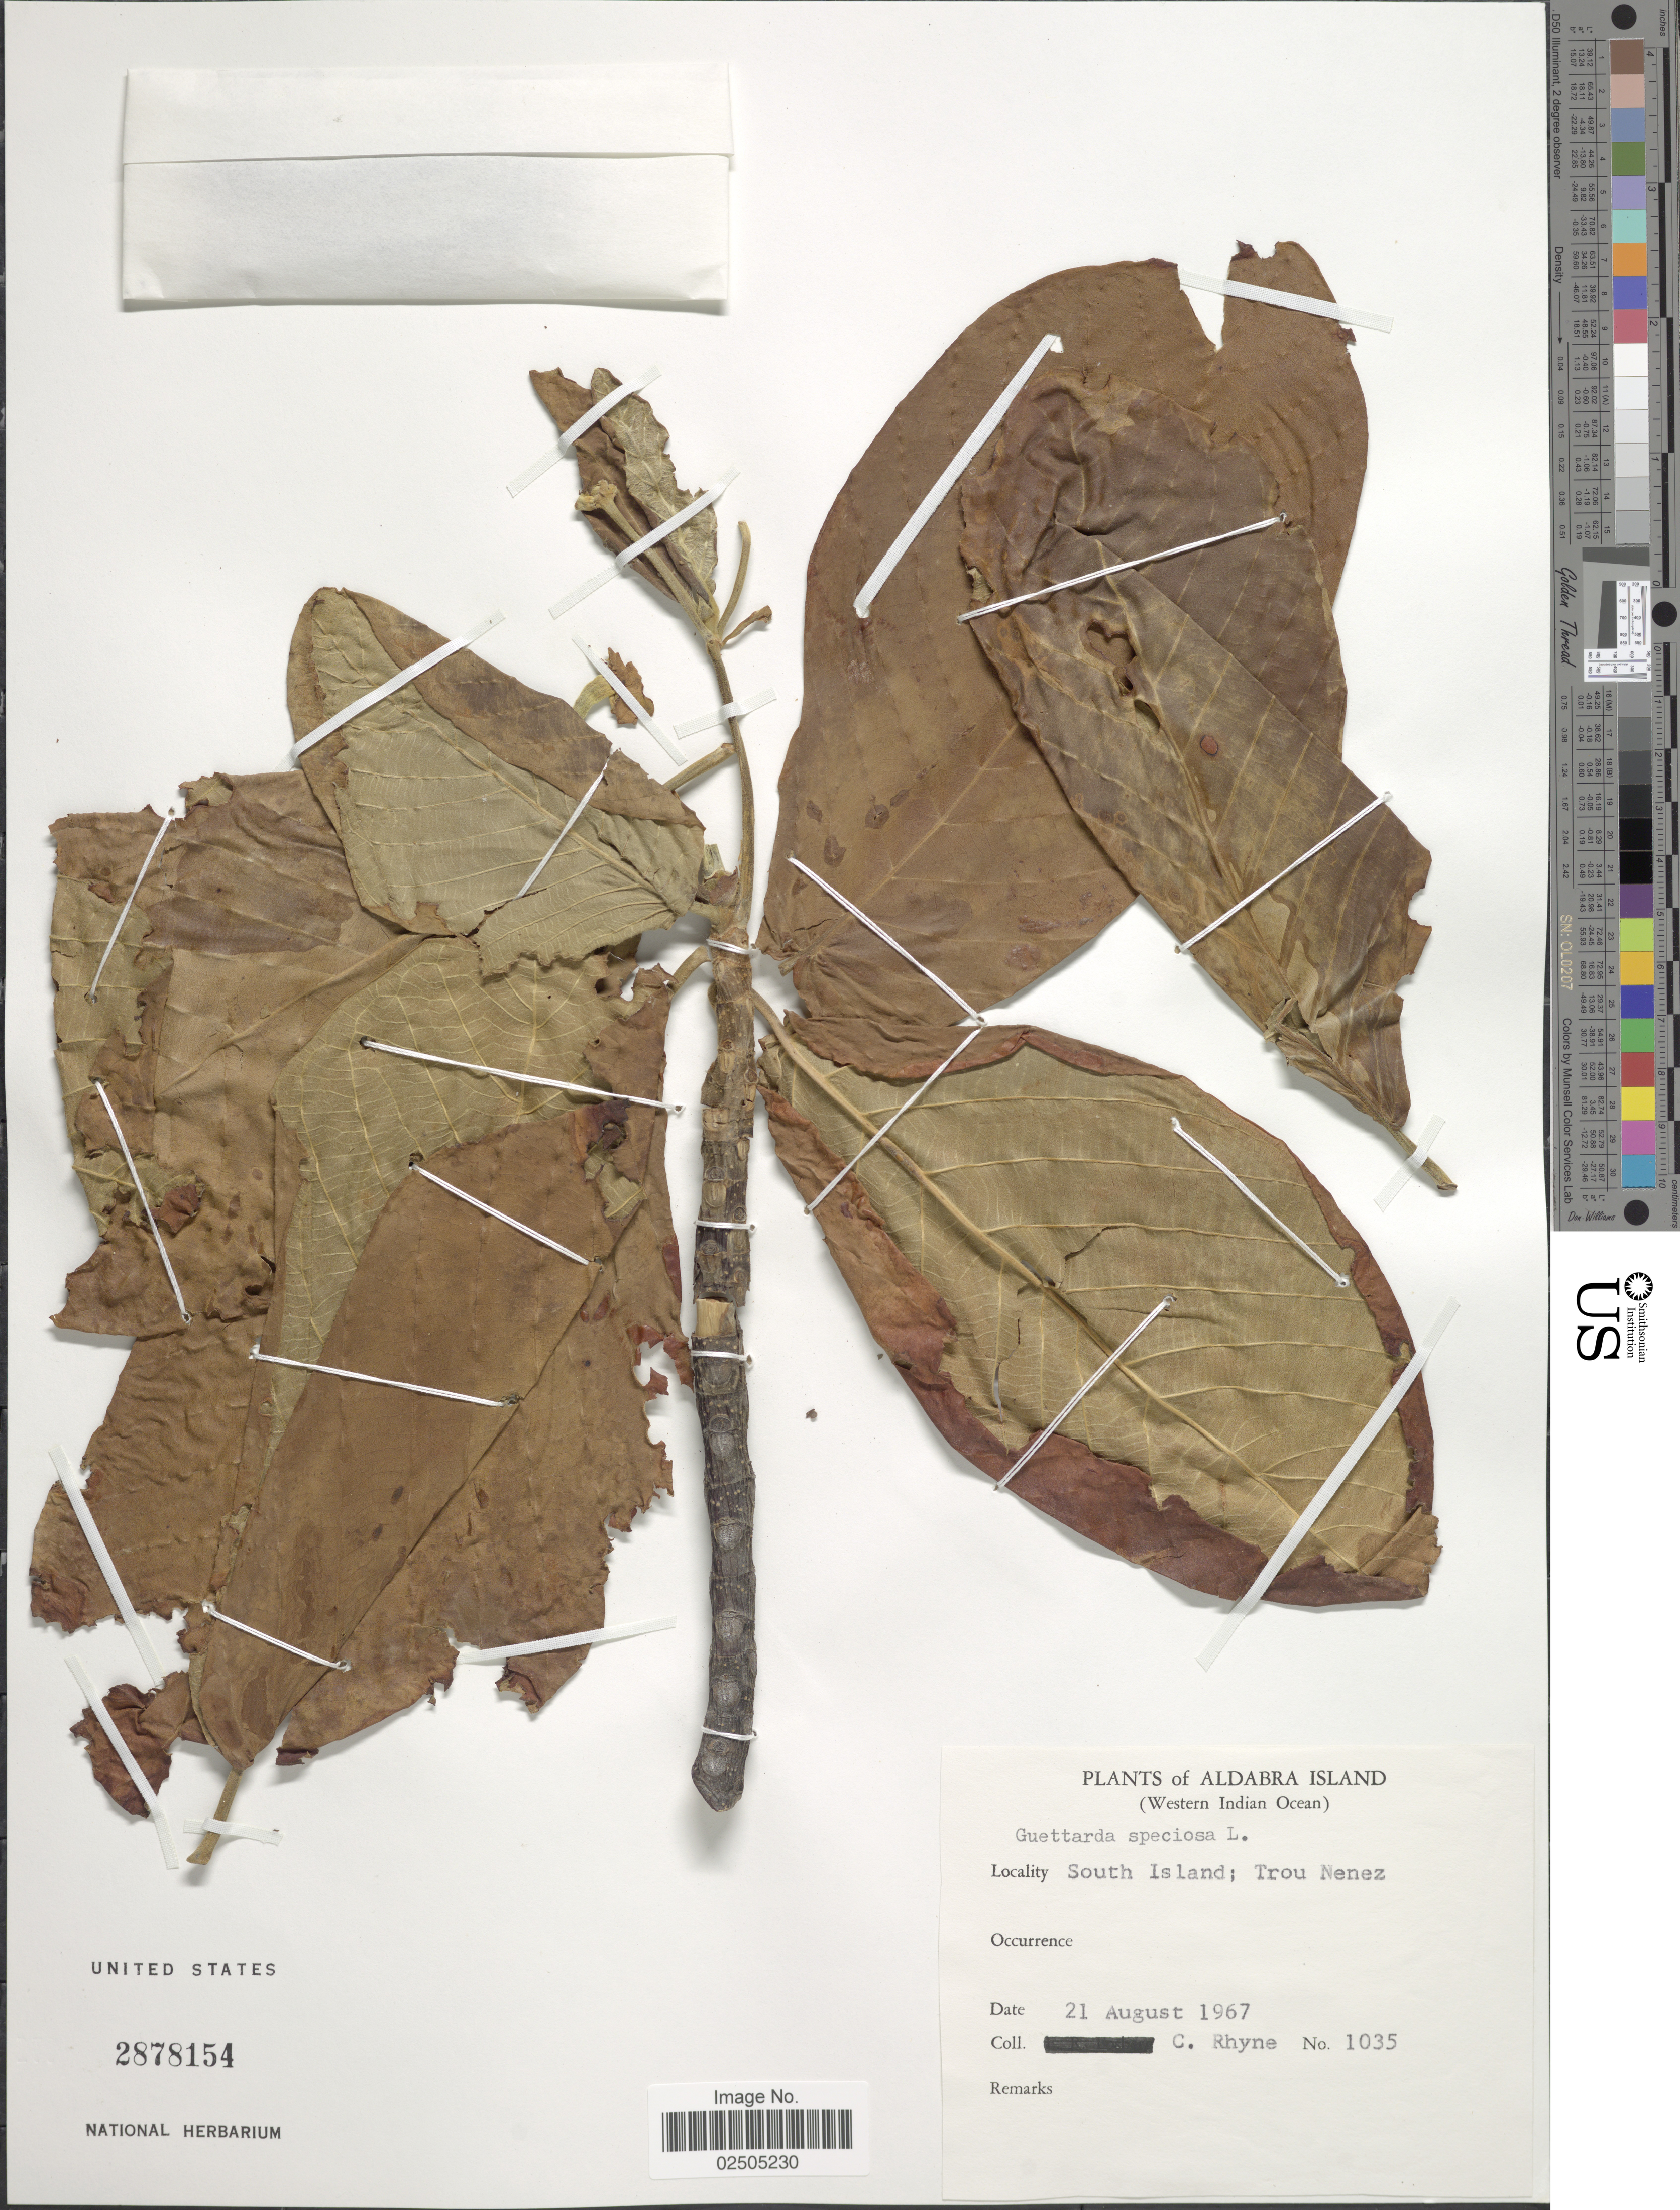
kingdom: Plantae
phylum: Tracheophyta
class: Magnoliopsida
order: Gentianales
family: Rubiaceae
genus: Guettarda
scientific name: Guettarda speciosa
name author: L.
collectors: C. Rhyne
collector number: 1035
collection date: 1967-08-21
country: Seychelles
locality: Aldabra Island (Western Indian Ocean) South Island; Trou Nenez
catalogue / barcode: US 2878154